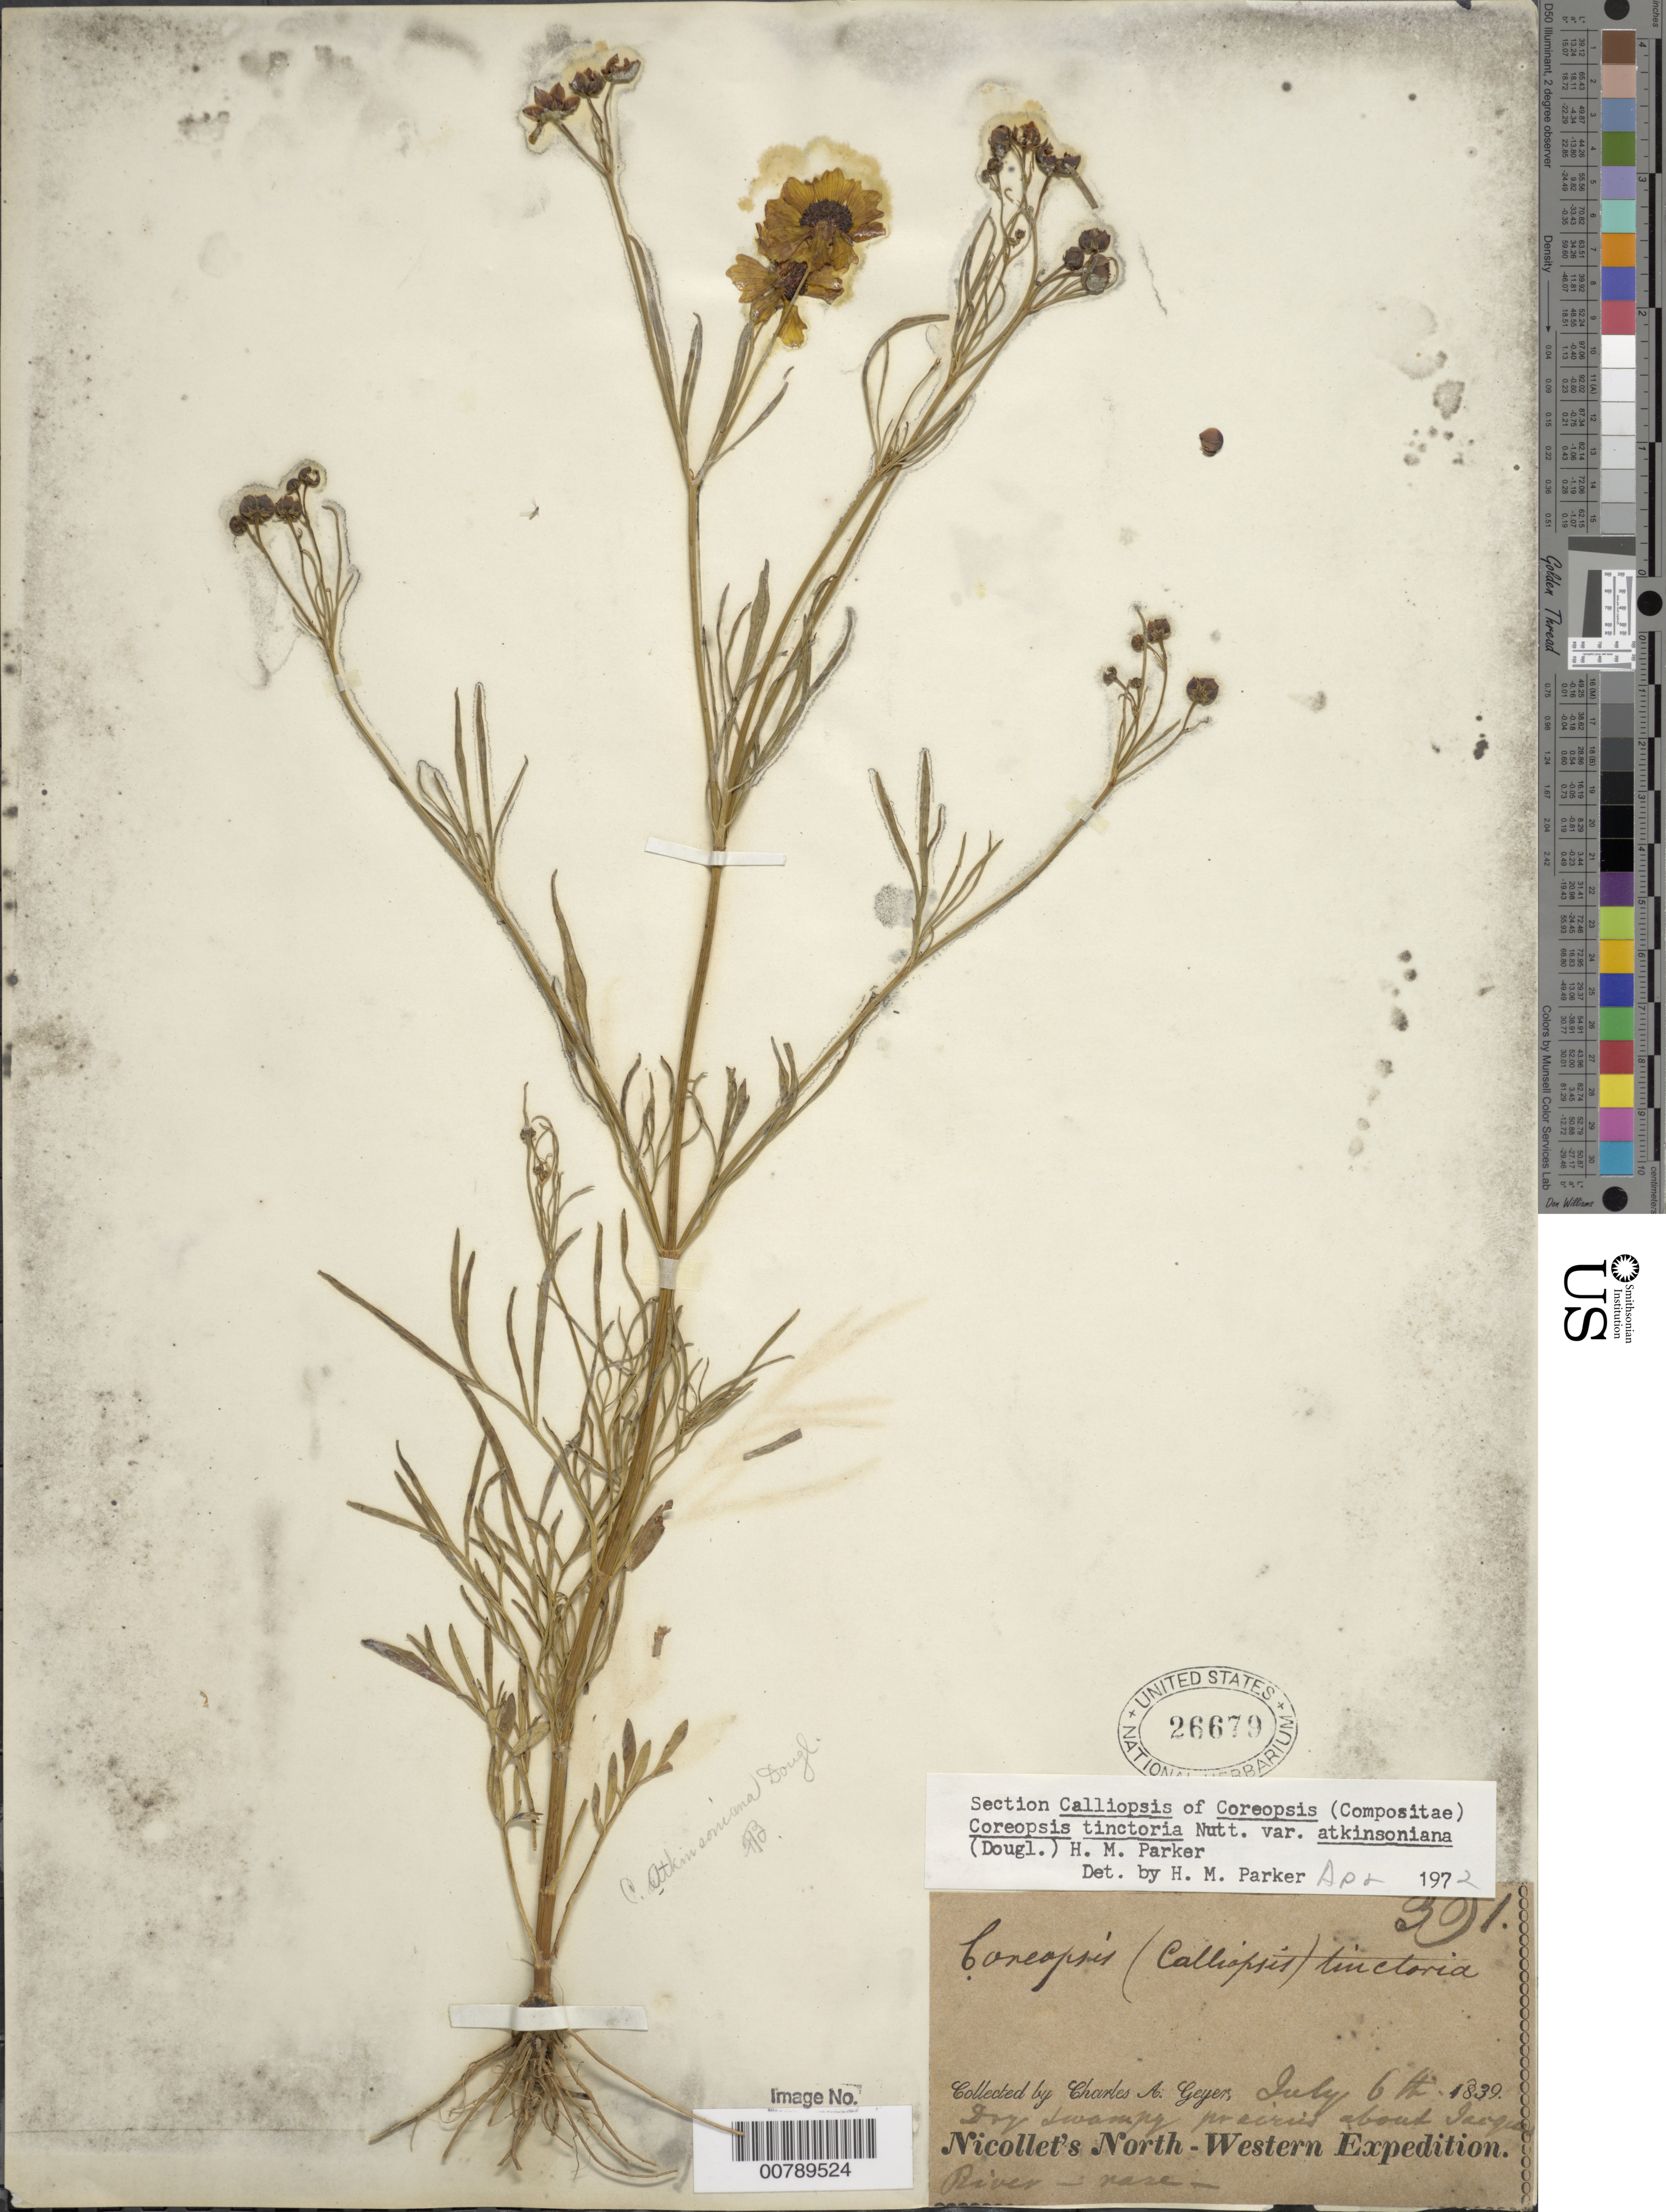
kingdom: Plantae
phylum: Tracheophyta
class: Magnoliopsida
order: Asterales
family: Asteraceae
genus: Coreopsis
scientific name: Coreopsis tinctoria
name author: Nutt.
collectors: C. A. Geyer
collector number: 3071*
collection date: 1839-07-06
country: United States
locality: Dry swampy prairies about Jacques River, Nicollet's North Western Expedition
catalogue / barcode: US 26679